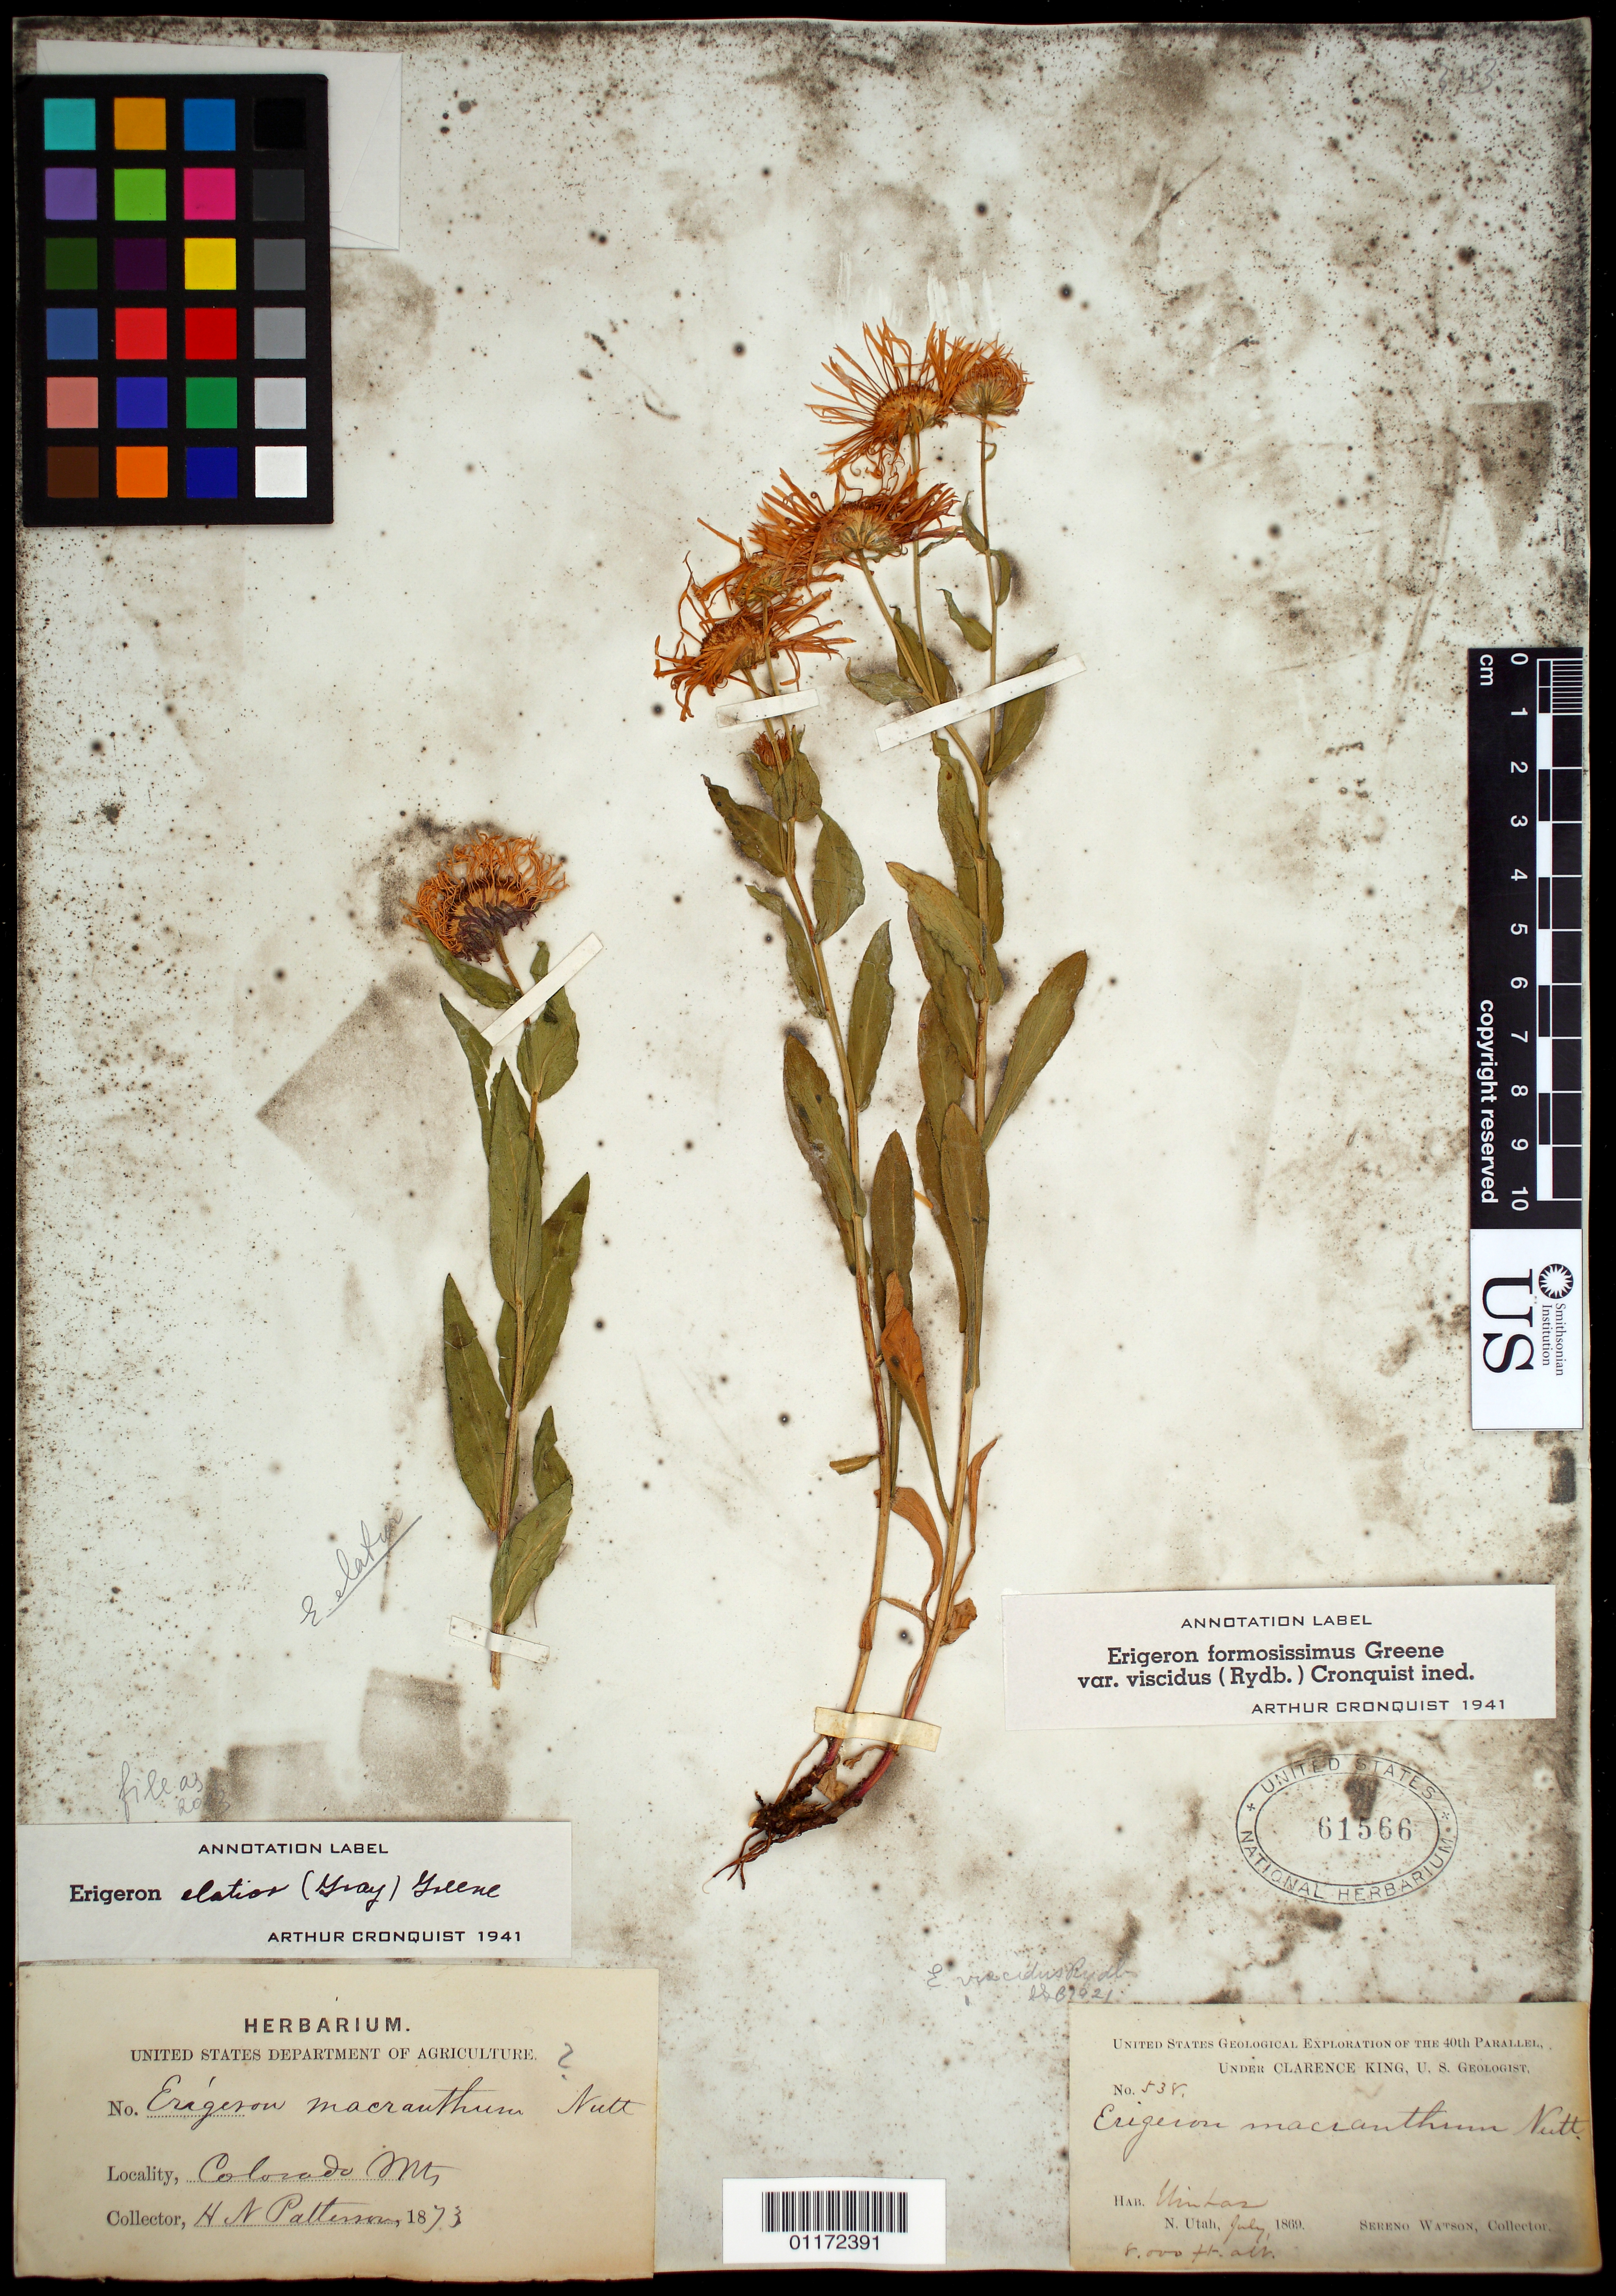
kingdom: Plantae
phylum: Tracheophyta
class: Magnoliopsida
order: Asterales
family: Asteraceae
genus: Erigeron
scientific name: Erigeron elatior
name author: (A. Gray) Greene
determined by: Nesom, Guy L.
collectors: S. Watson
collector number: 538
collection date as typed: Jul 1869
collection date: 1869-07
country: United States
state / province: Utah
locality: Uintas.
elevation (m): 2438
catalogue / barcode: US 61566